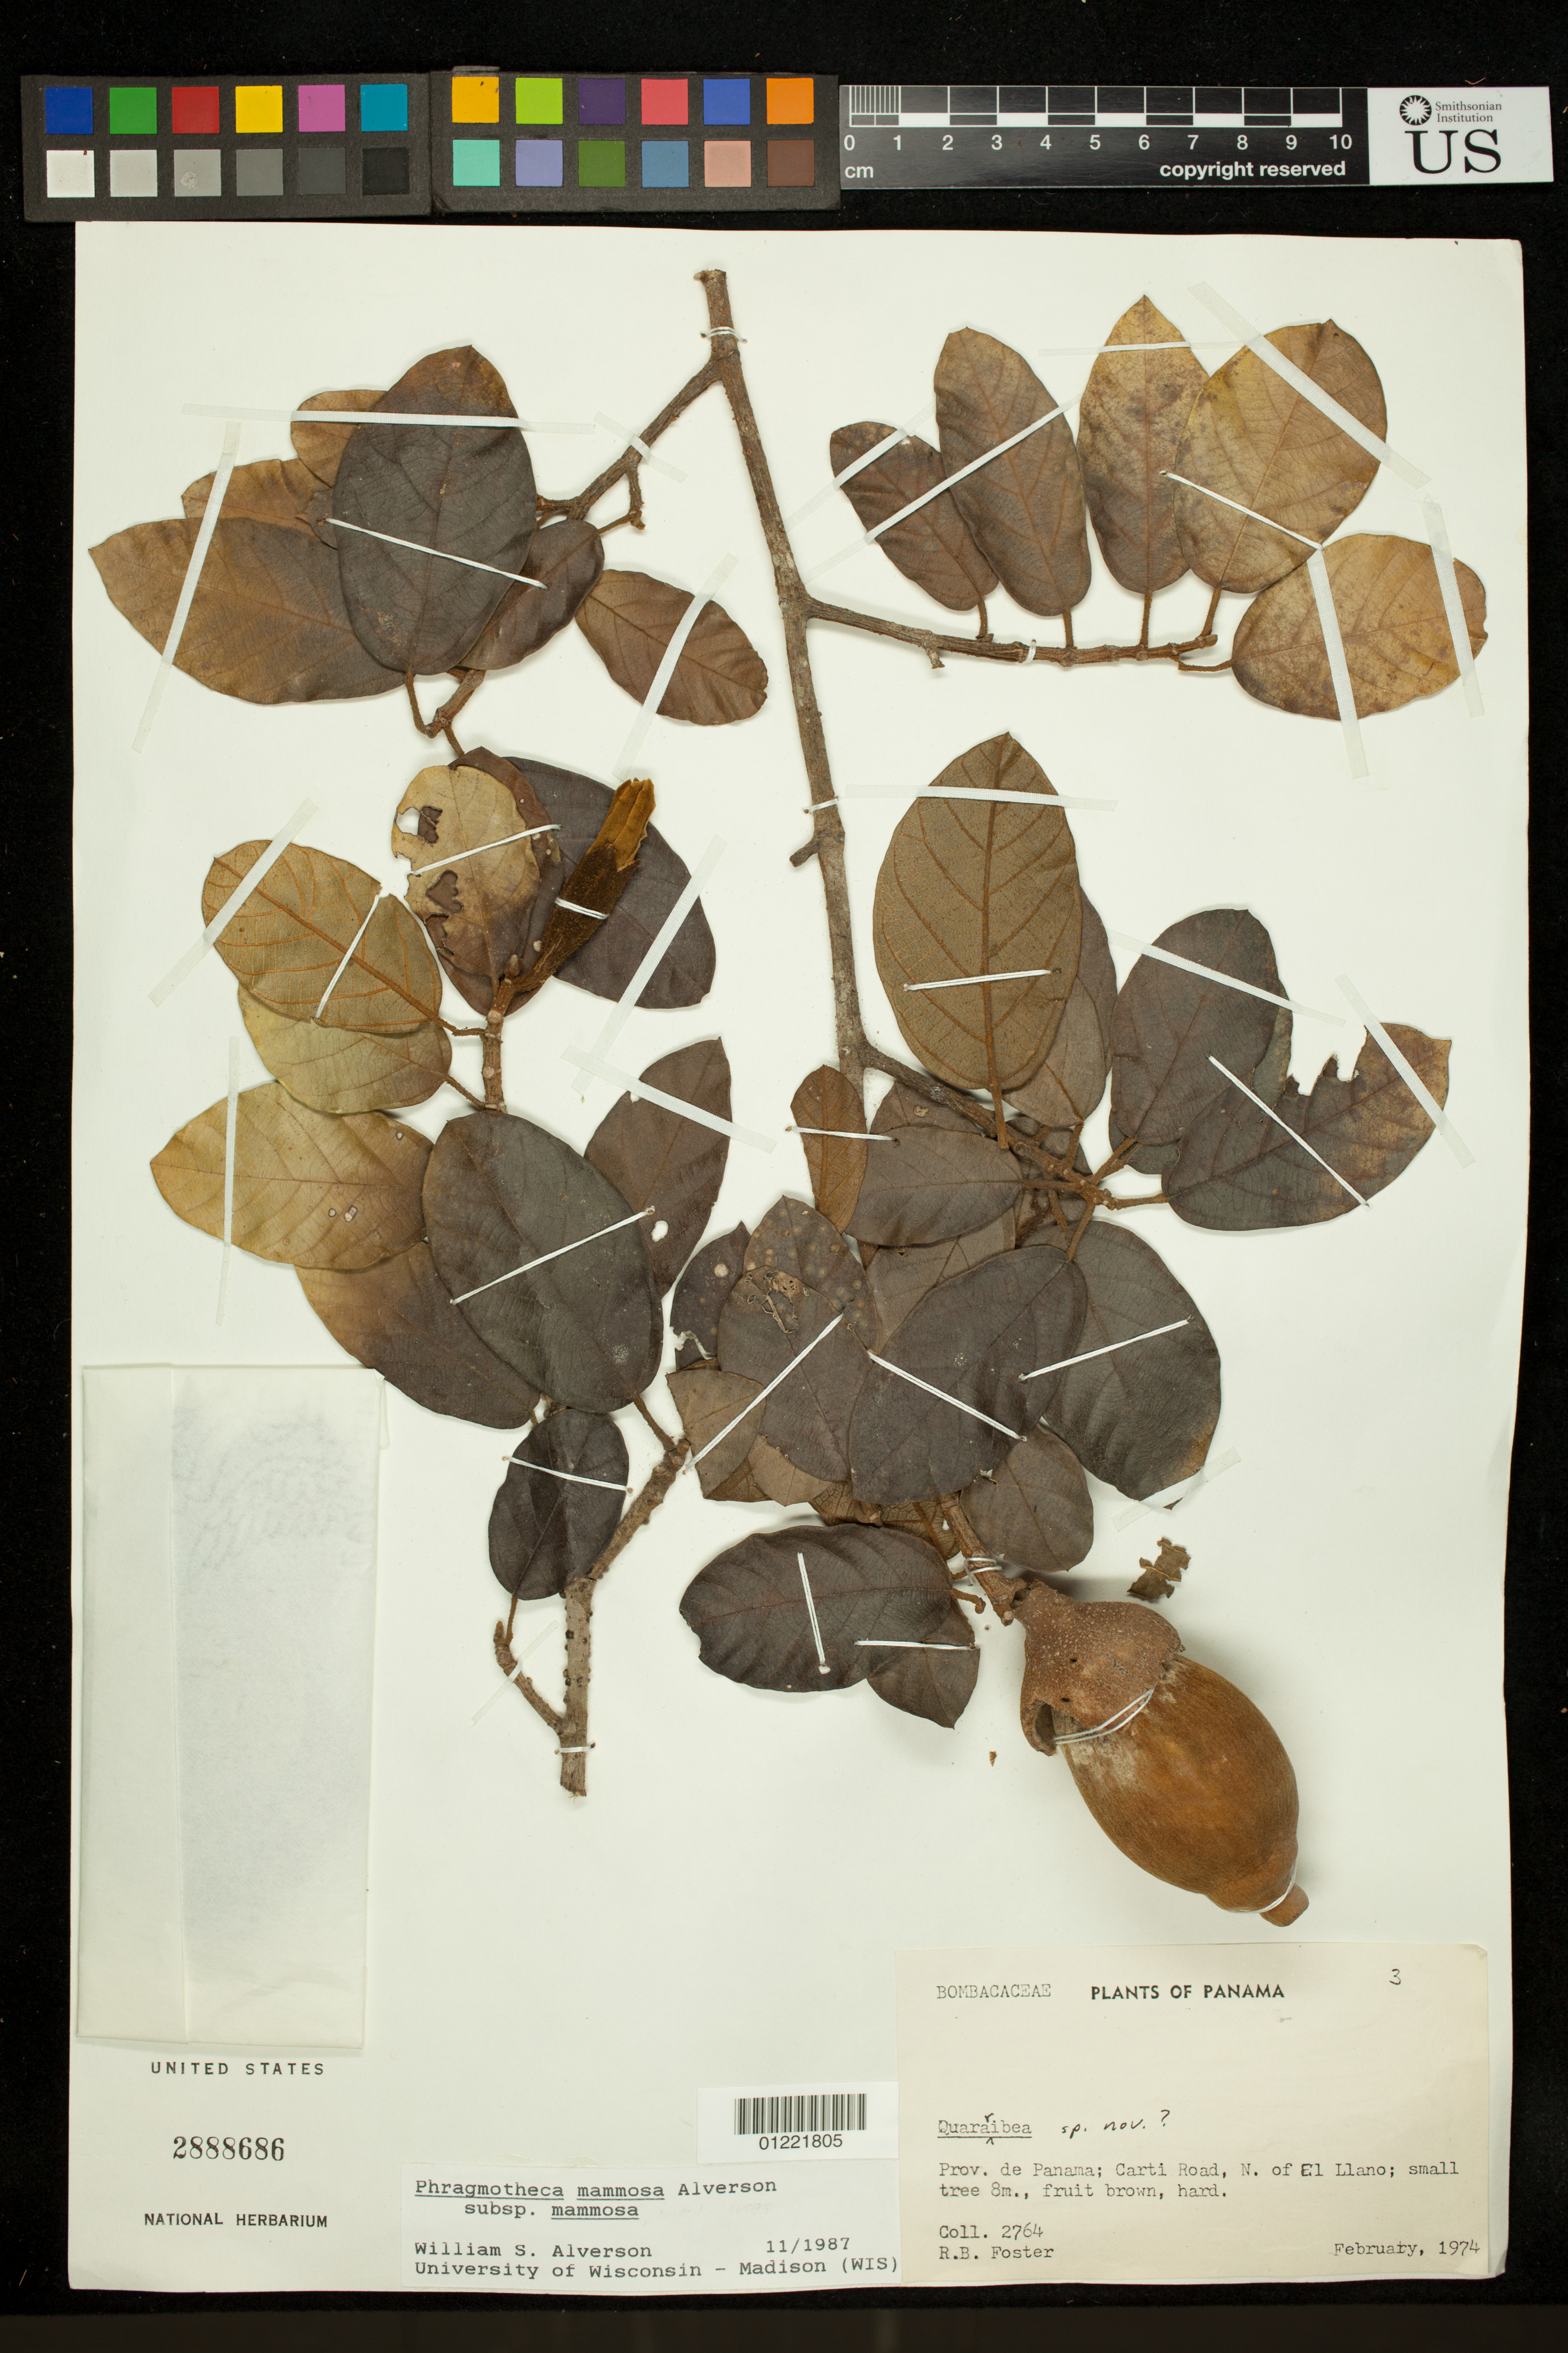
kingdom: Plantae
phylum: Tracheophyta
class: Magnoliopsida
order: Malvales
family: Malvaceae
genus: Phragmotheca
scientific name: Phragmotheca mammosa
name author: W.S. Alverson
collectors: R. B. Foster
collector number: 2764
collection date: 1974-02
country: Panama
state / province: Panamá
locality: Carti Road, N. of El Llano.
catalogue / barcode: US 2888686